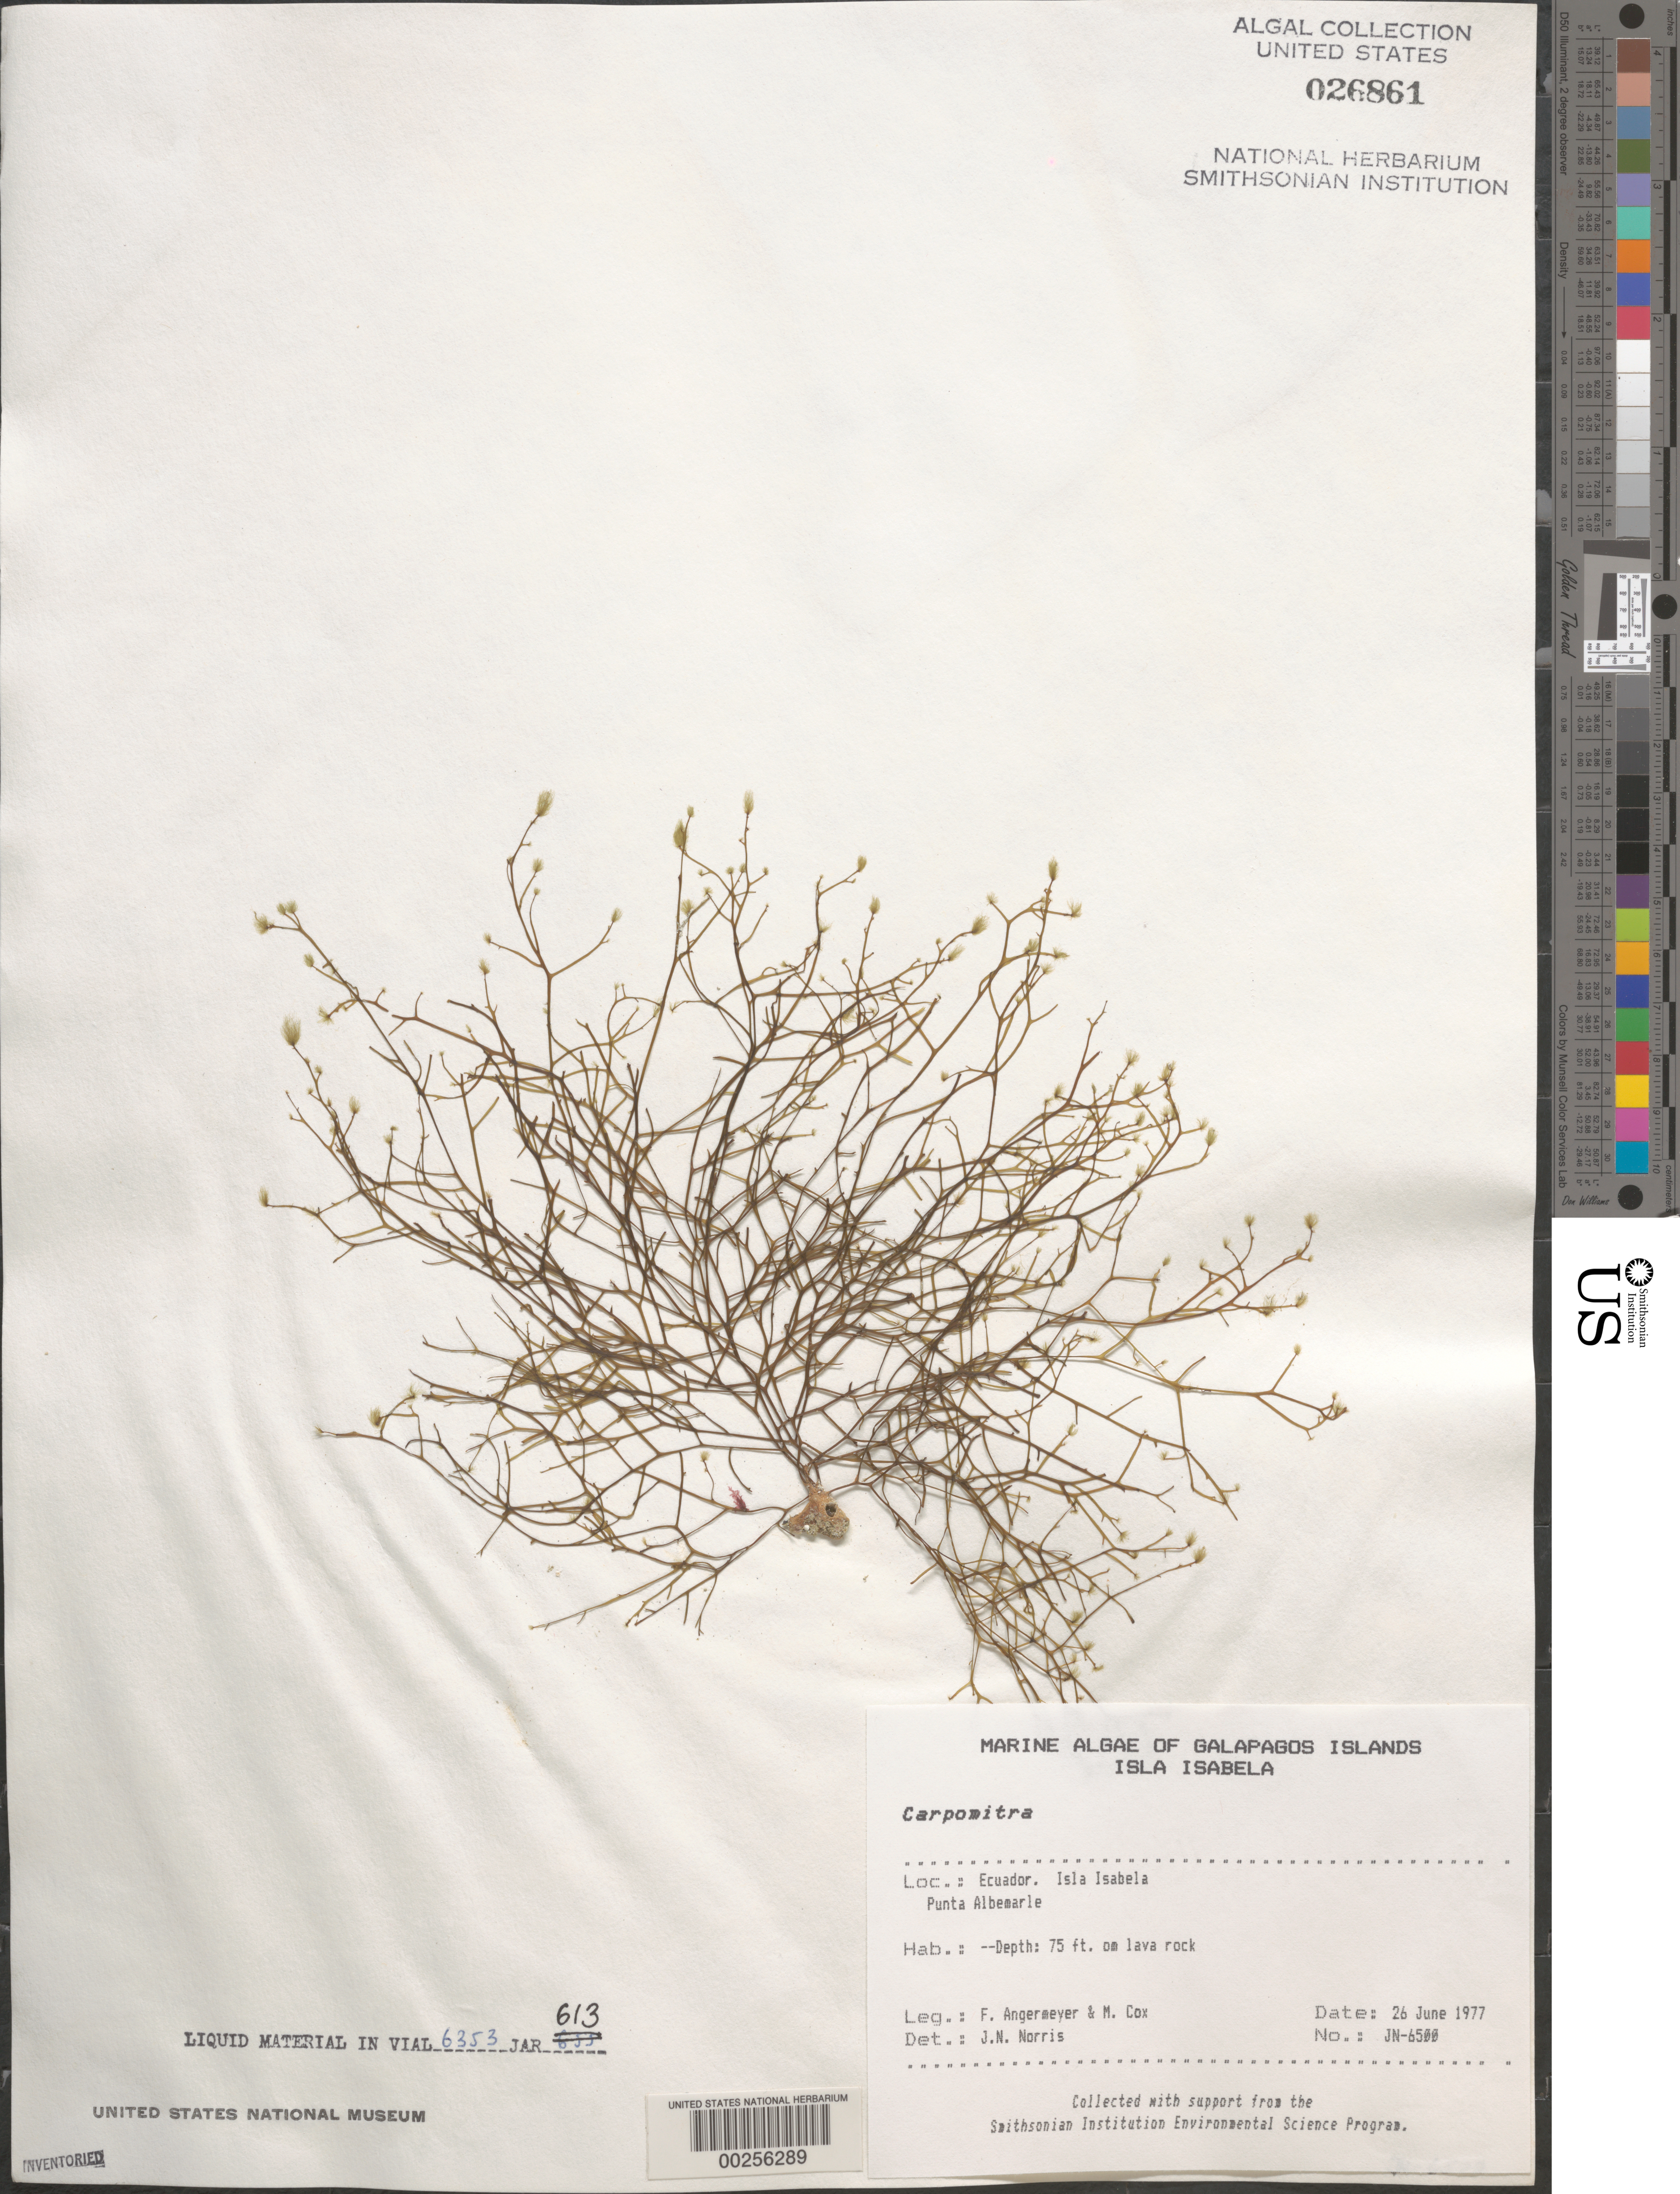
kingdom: Chromista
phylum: Ochrophyta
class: Phaeophyceae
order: Sporochnales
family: Sporochnaceae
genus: Carpomitra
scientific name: Carpomitra sp.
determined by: Norris, James N.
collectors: F. Angermeyer & M. Cox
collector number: JN-6500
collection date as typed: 26 Jun 1977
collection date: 1977-06-26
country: Ecuador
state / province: Colón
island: Isabela [Albemarle]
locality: Punta Albemarle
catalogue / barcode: US 26861